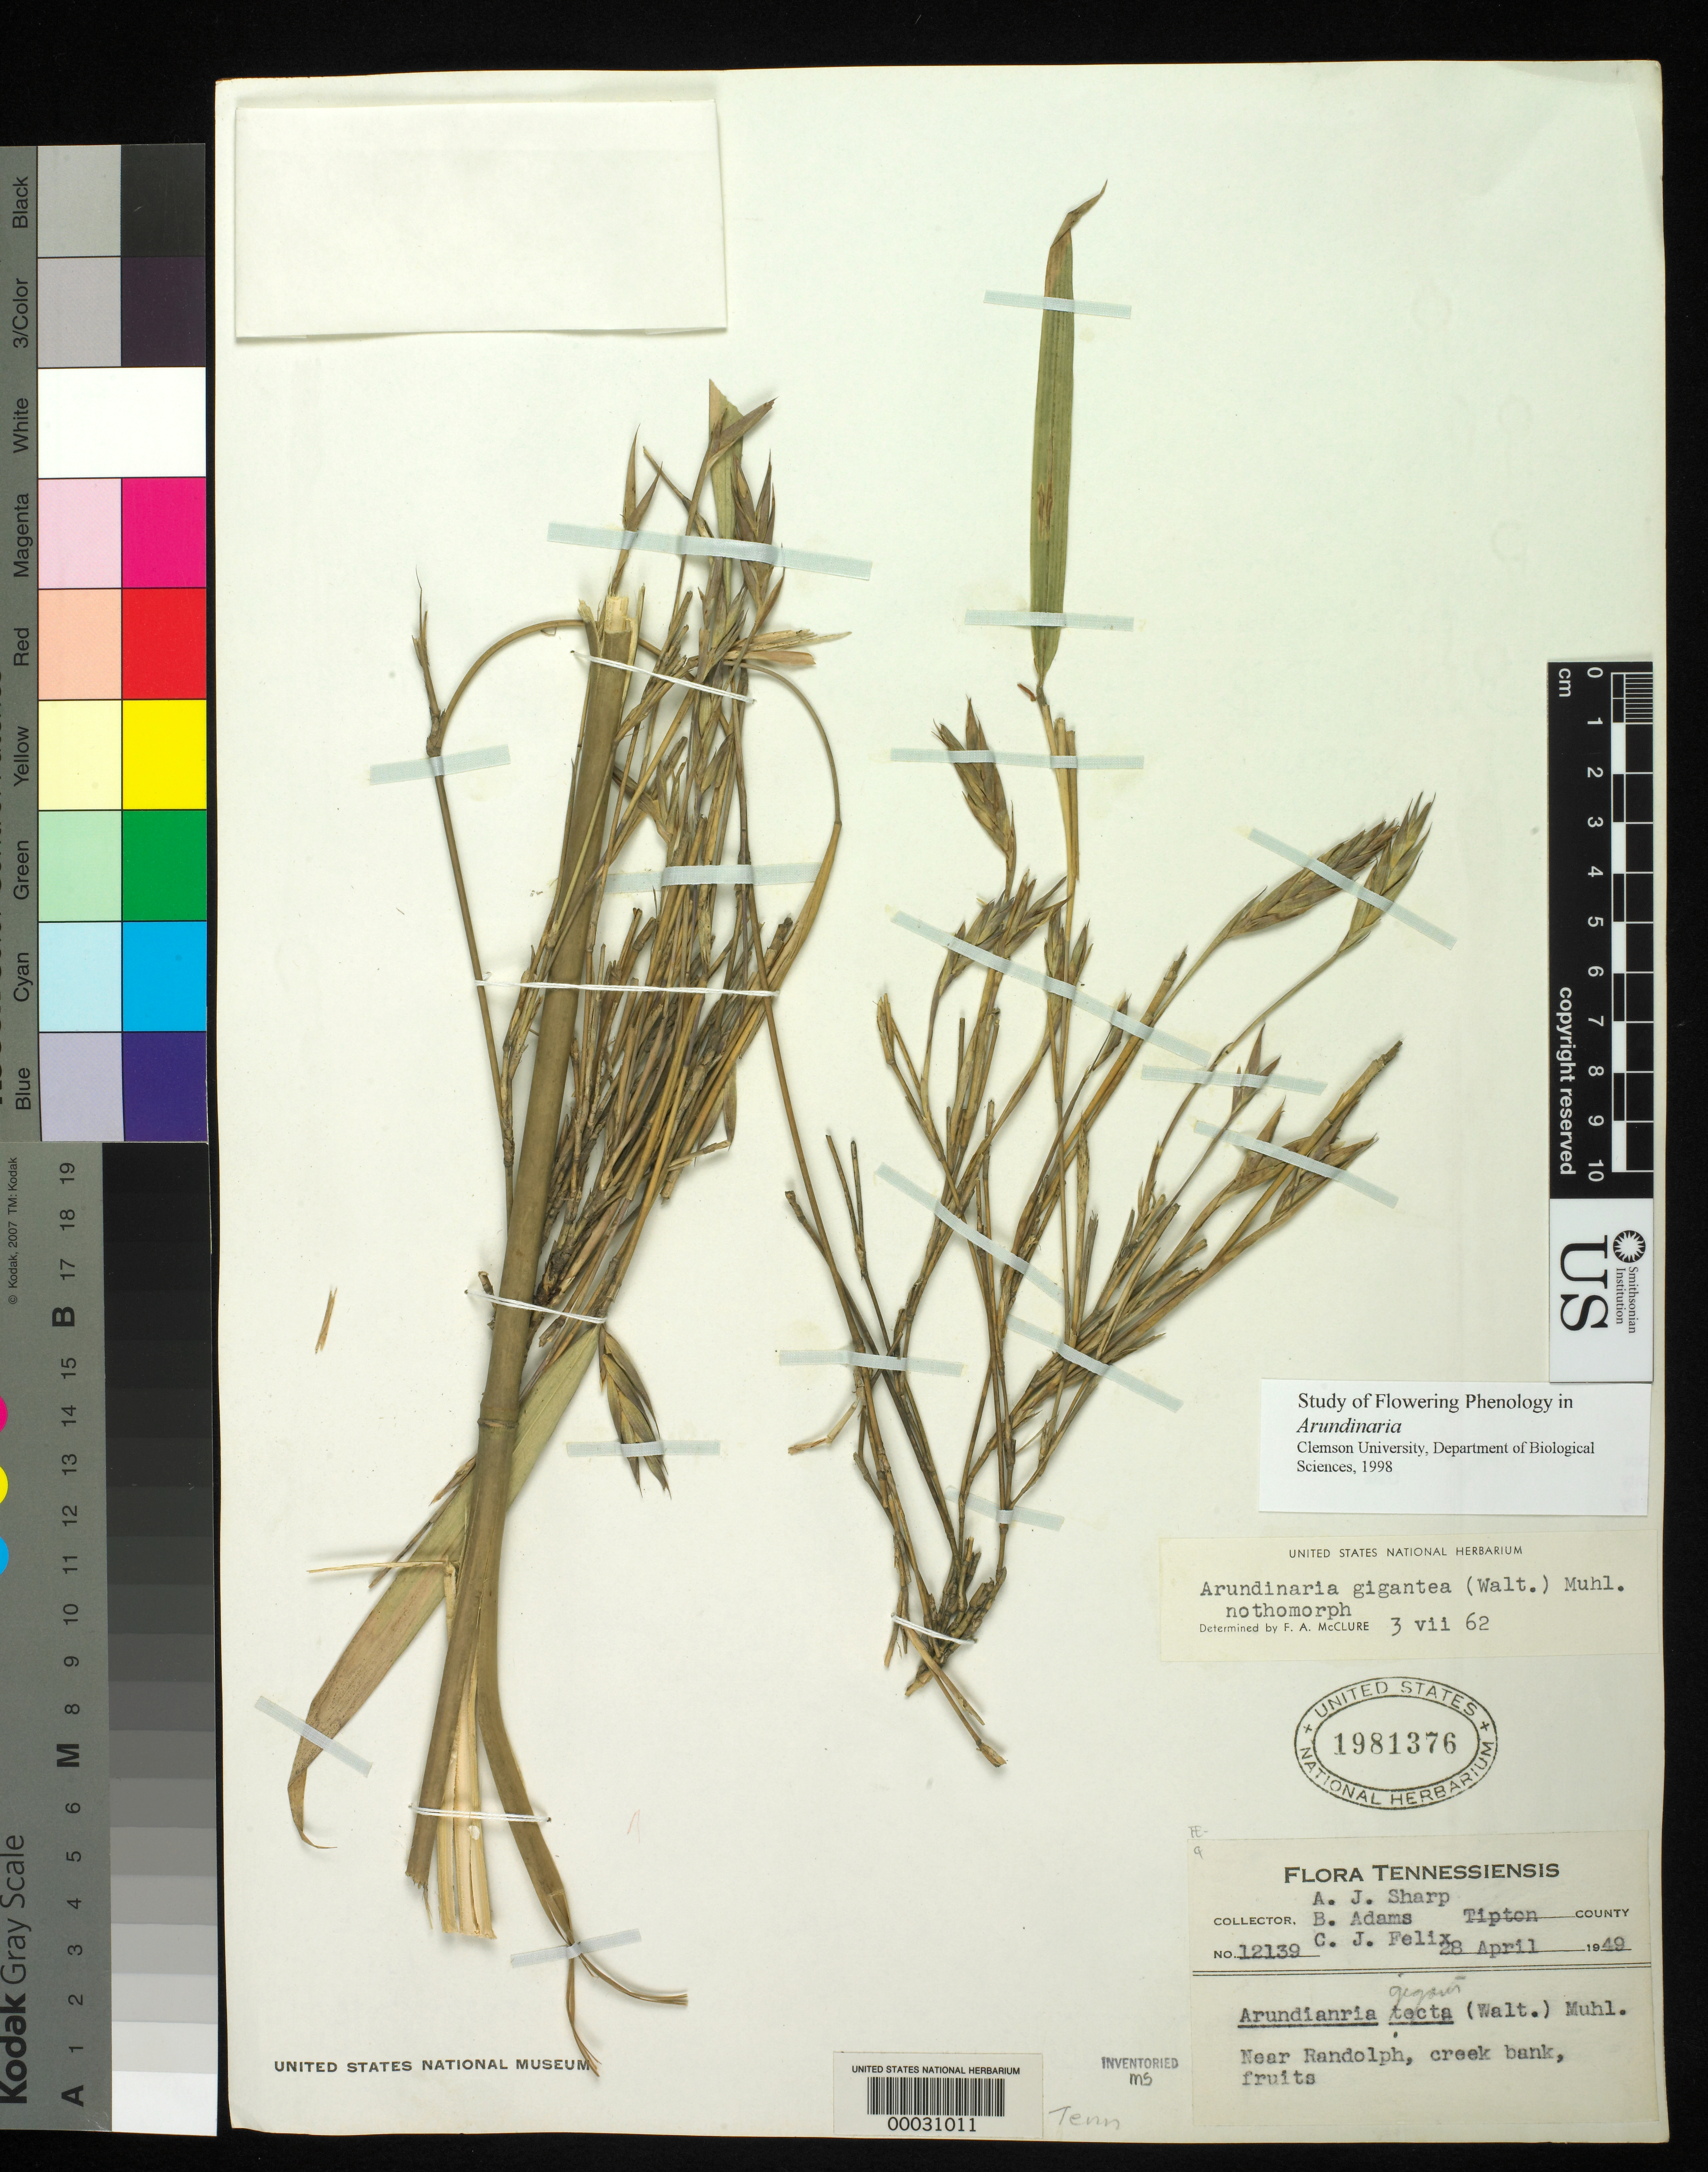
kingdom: Plantae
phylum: Tracheophyta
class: Liliopsida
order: Poales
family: Poaceae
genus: Arundinaria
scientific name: Arundinaria gigantea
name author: (Walter) Muhl.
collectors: A. J. Sharp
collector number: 12139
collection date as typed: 28 Apr 1949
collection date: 1949-04-28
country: United States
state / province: Tennessee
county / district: Tipton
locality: Randolph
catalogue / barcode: US 1981376